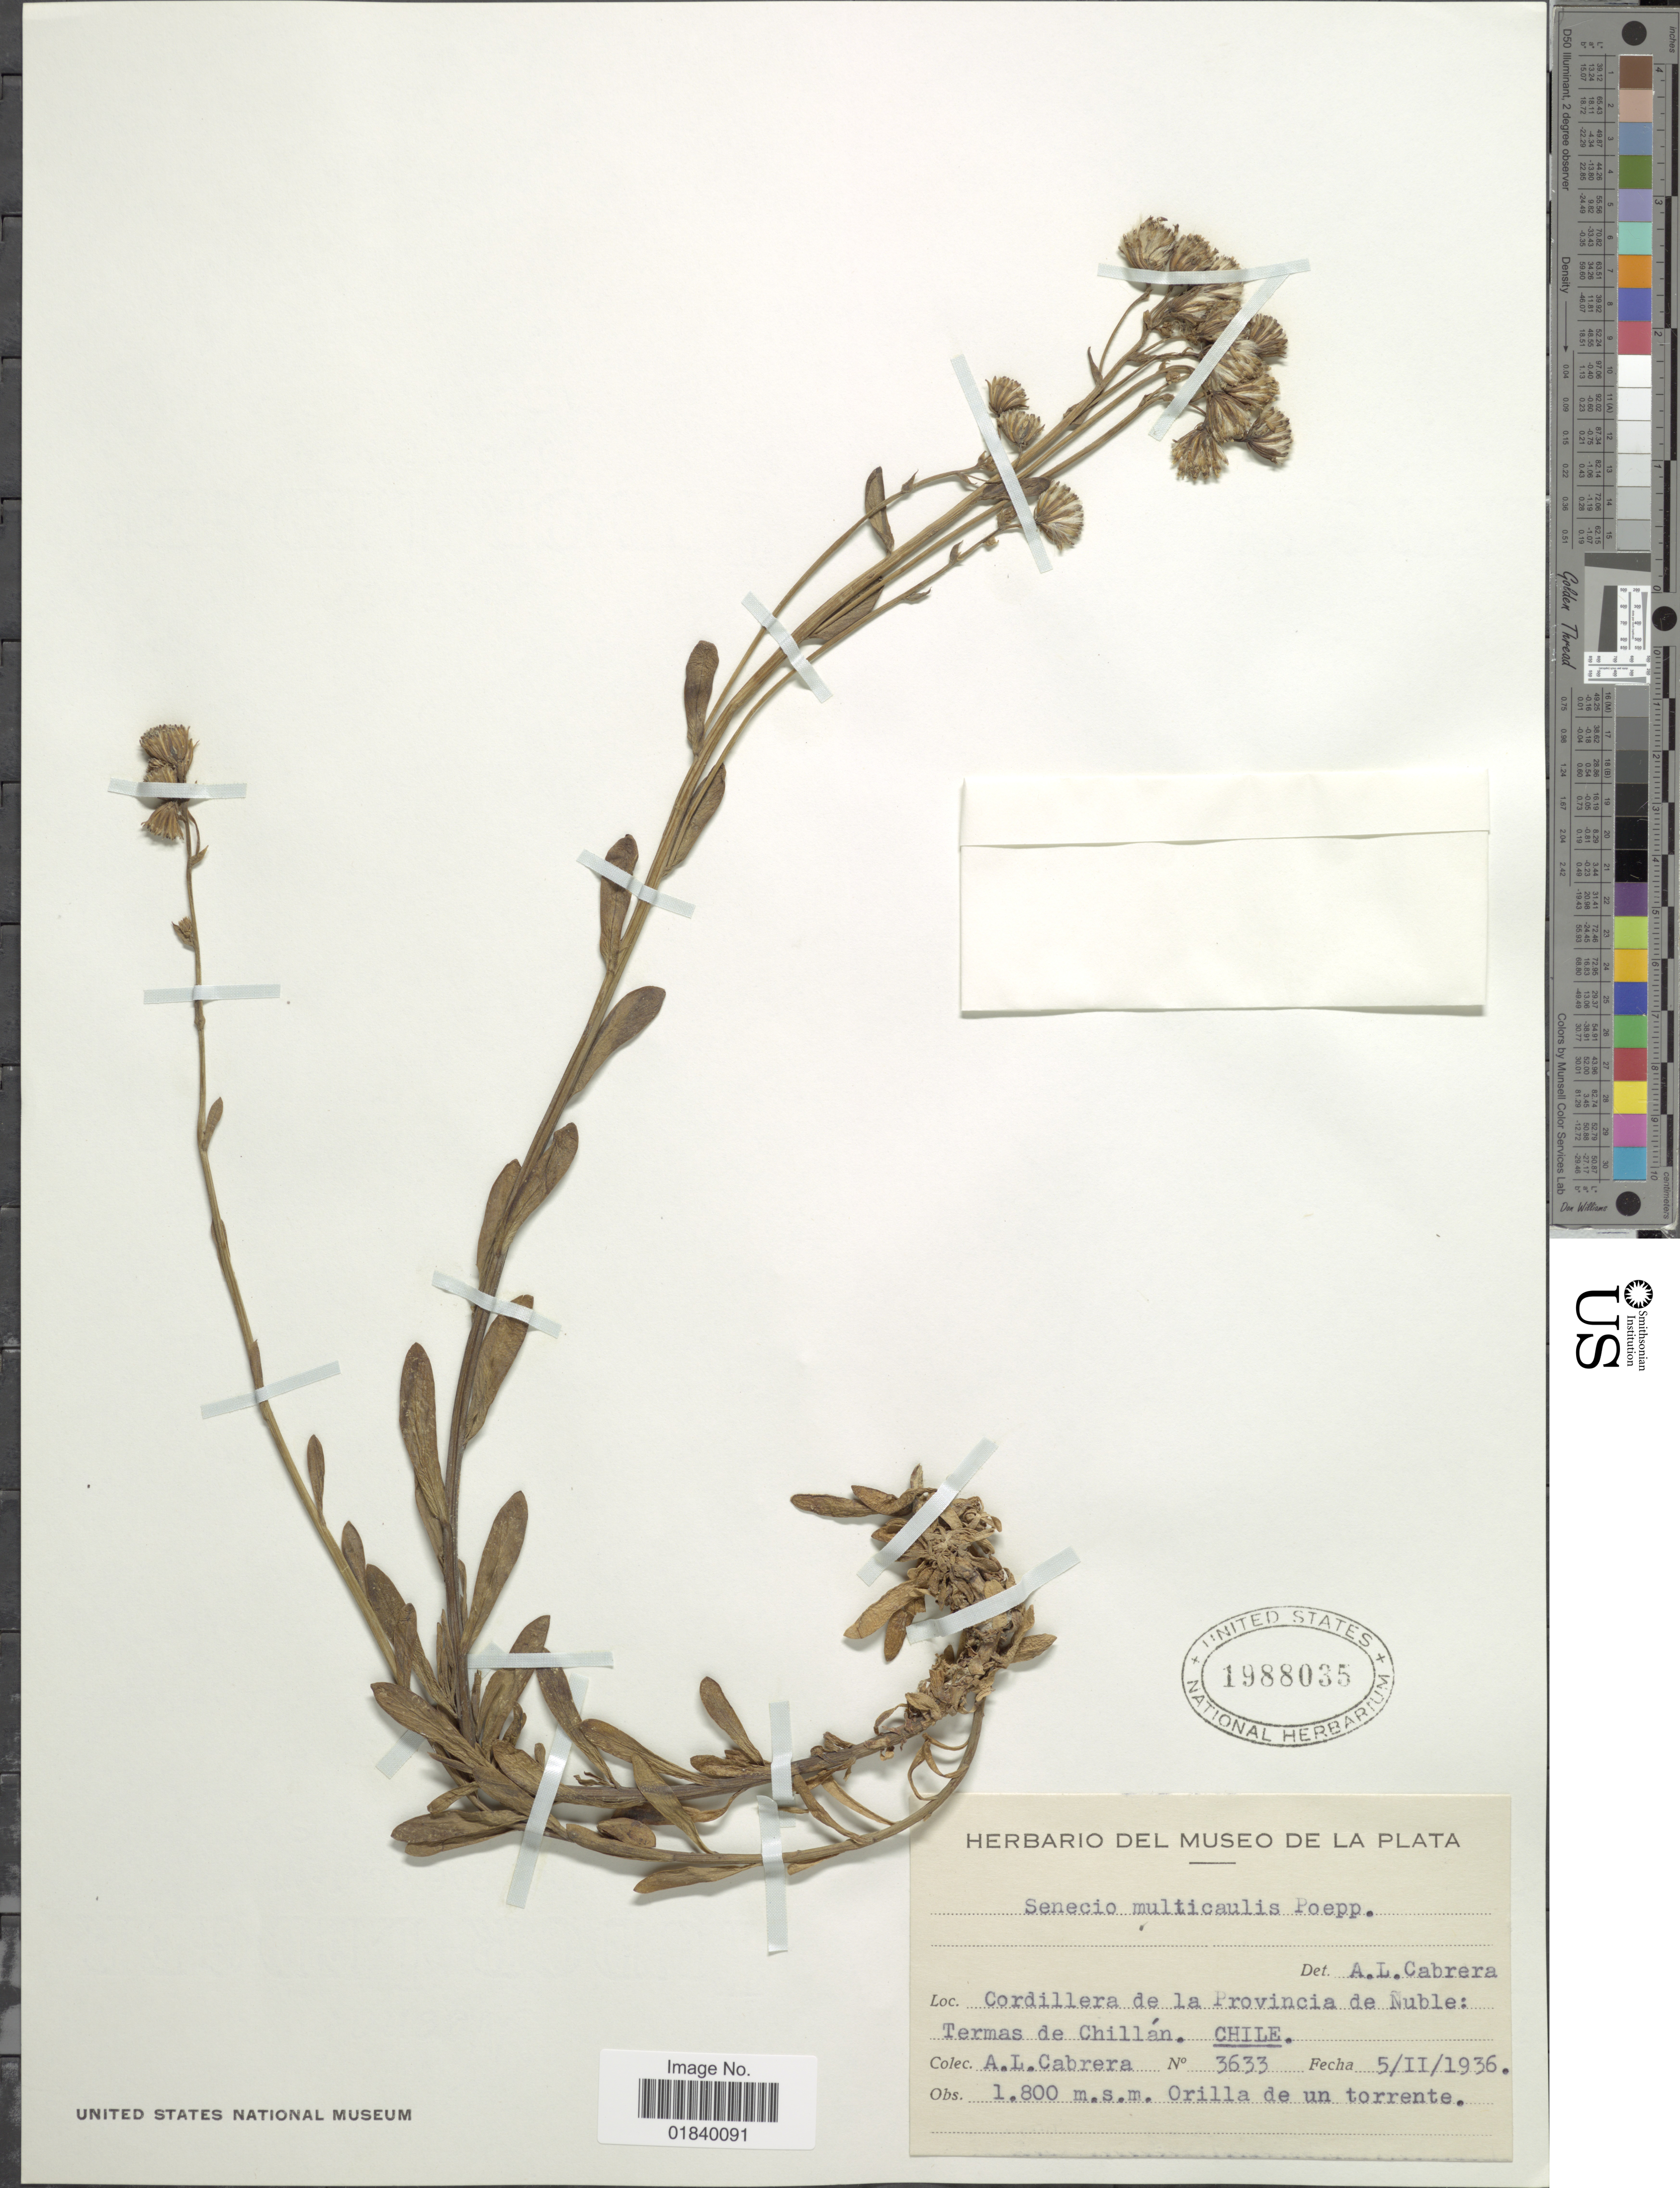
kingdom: Plantae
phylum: Tracheophyta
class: Magnoliopsida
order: Asterales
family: Asteraceae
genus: Senecio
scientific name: Senecio multicaulis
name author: DC.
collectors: A. L. Cabrera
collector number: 3633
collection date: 1936-02-05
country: Chile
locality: Cordillera de la Provincia de Nuble. Termas de Chillan. Chile.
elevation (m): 1800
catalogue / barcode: US 1988035